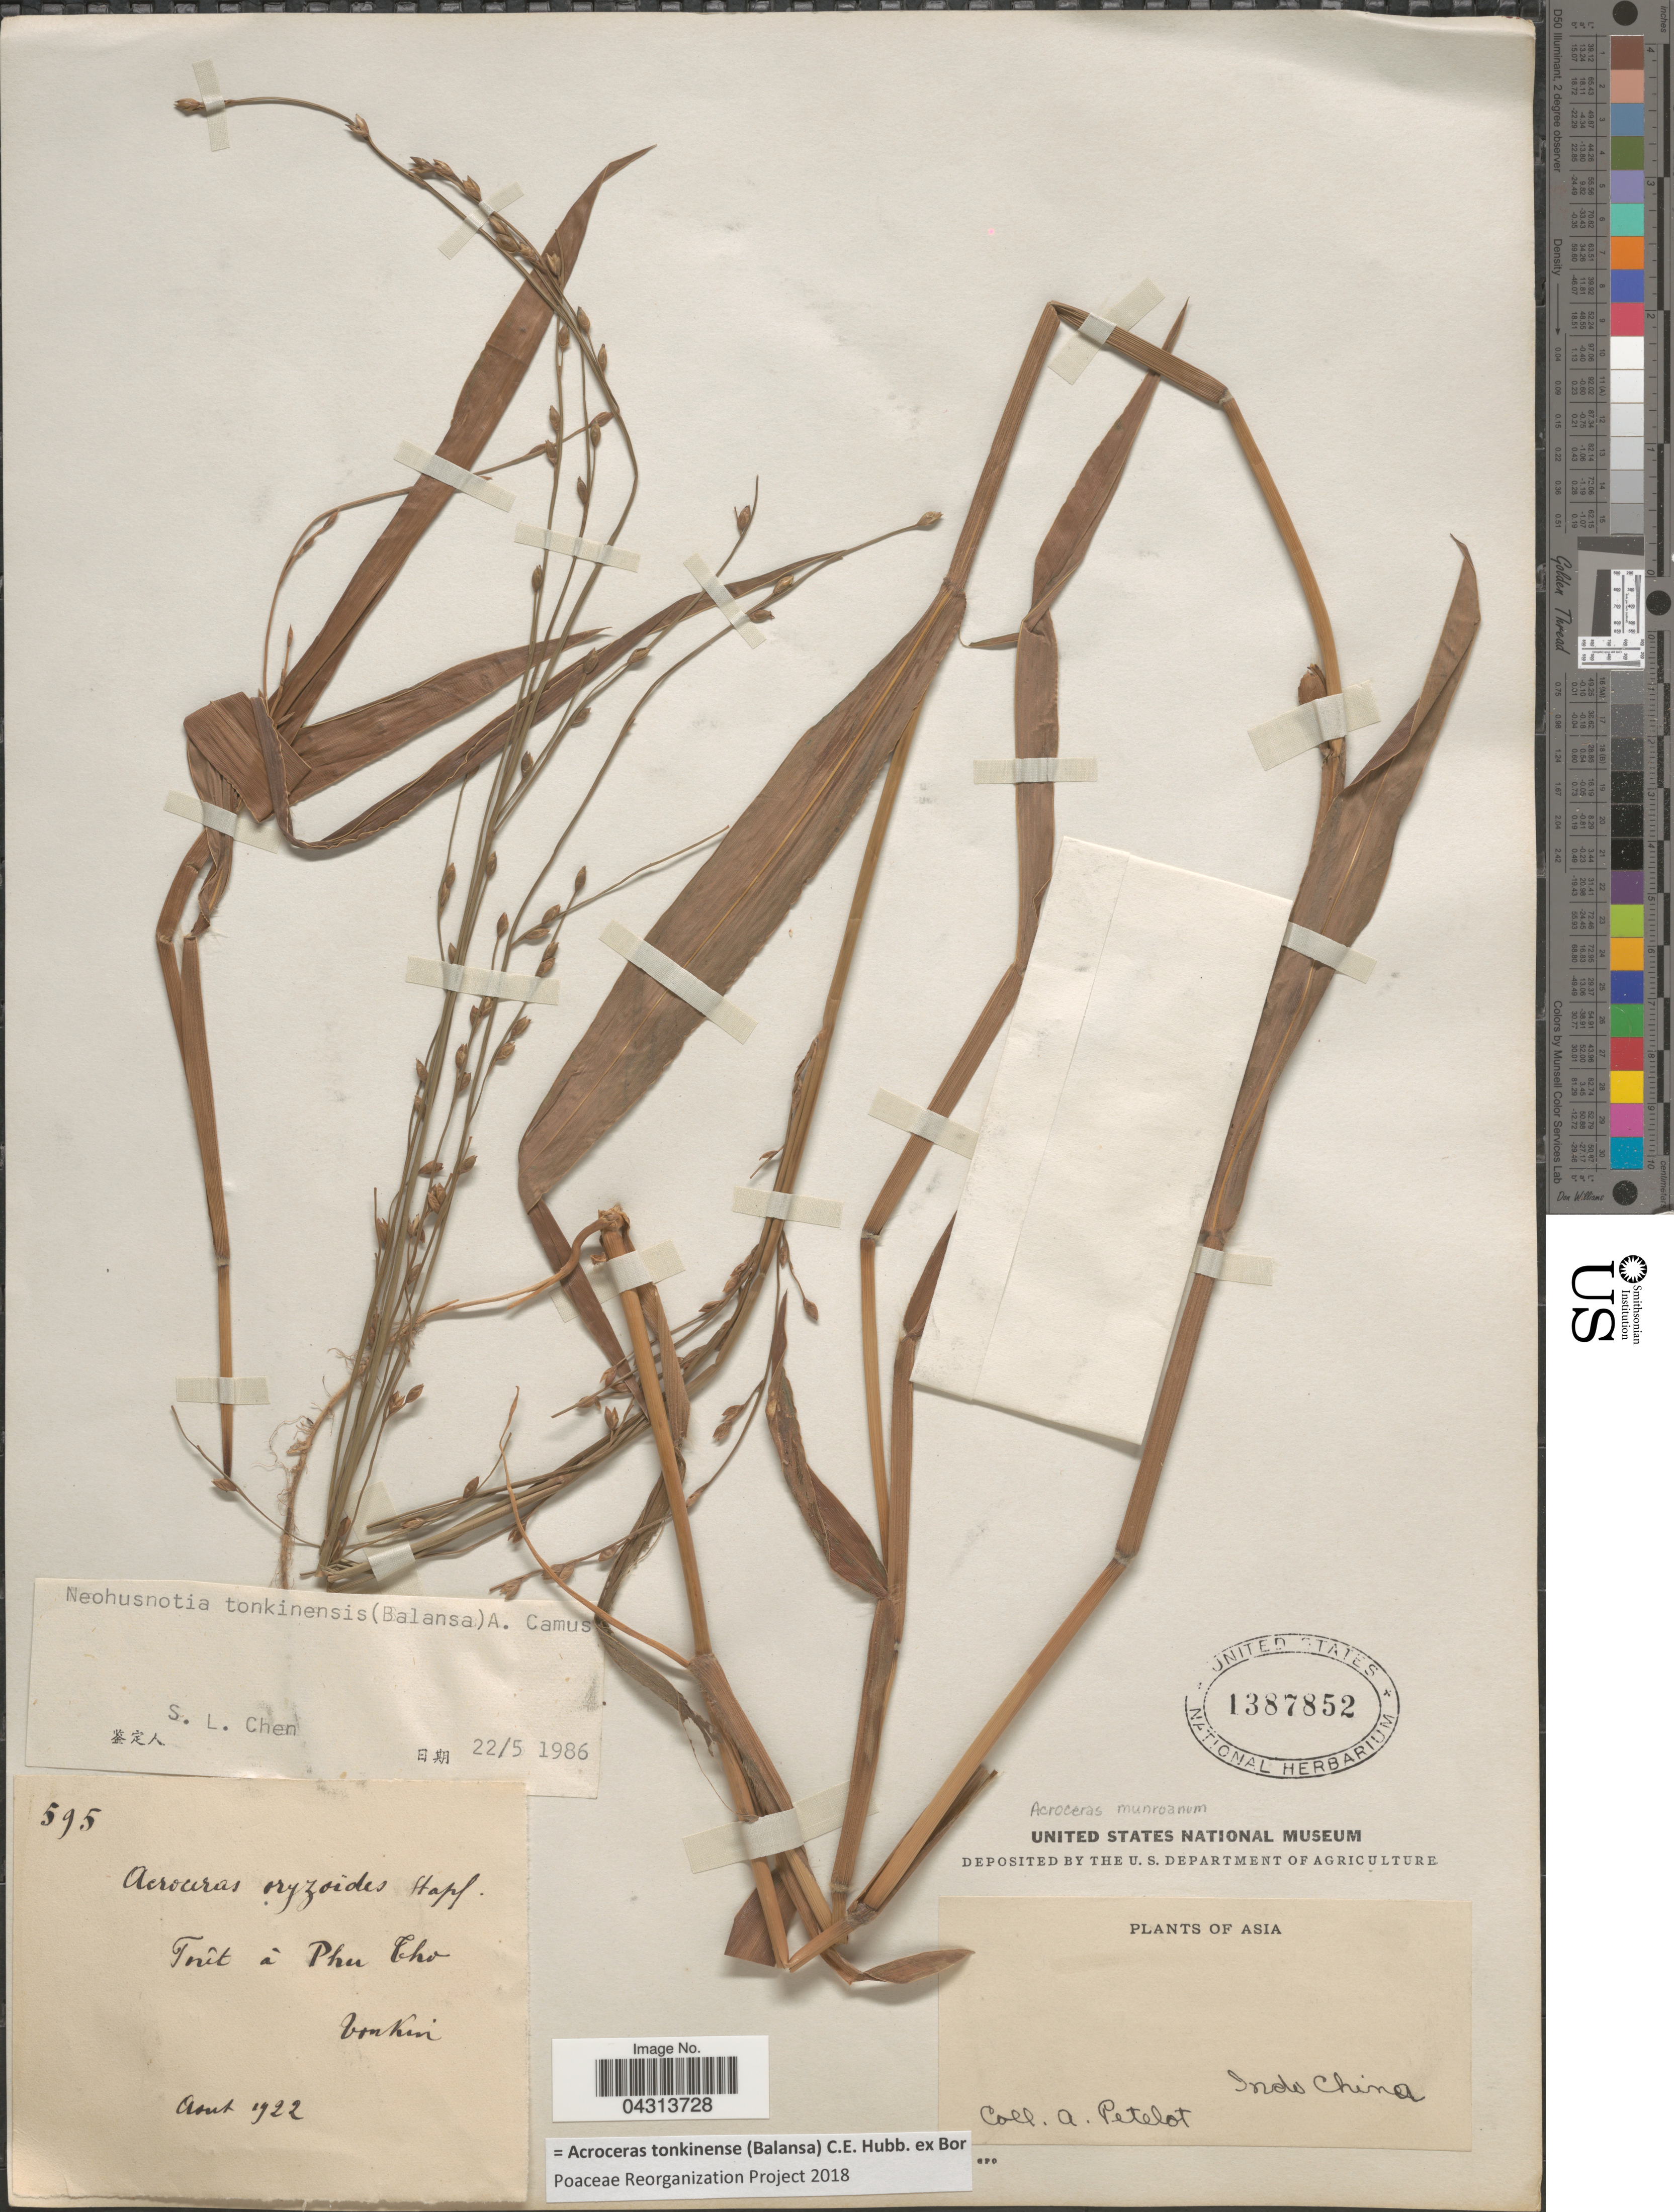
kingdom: Plantae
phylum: Tracheophyta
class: Liliopsida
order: Poales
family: Poaceae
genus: Acroceras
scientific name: Acroceras tonkinense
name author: (Balansa) C.E. Hubb. ex Bor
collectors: A. Petelot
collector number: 595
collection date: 1922-08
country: Vietnam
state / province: Phu Tho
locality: Forêt à Phu Tho. Tonkin. Indo China.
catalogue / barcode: US 1387852